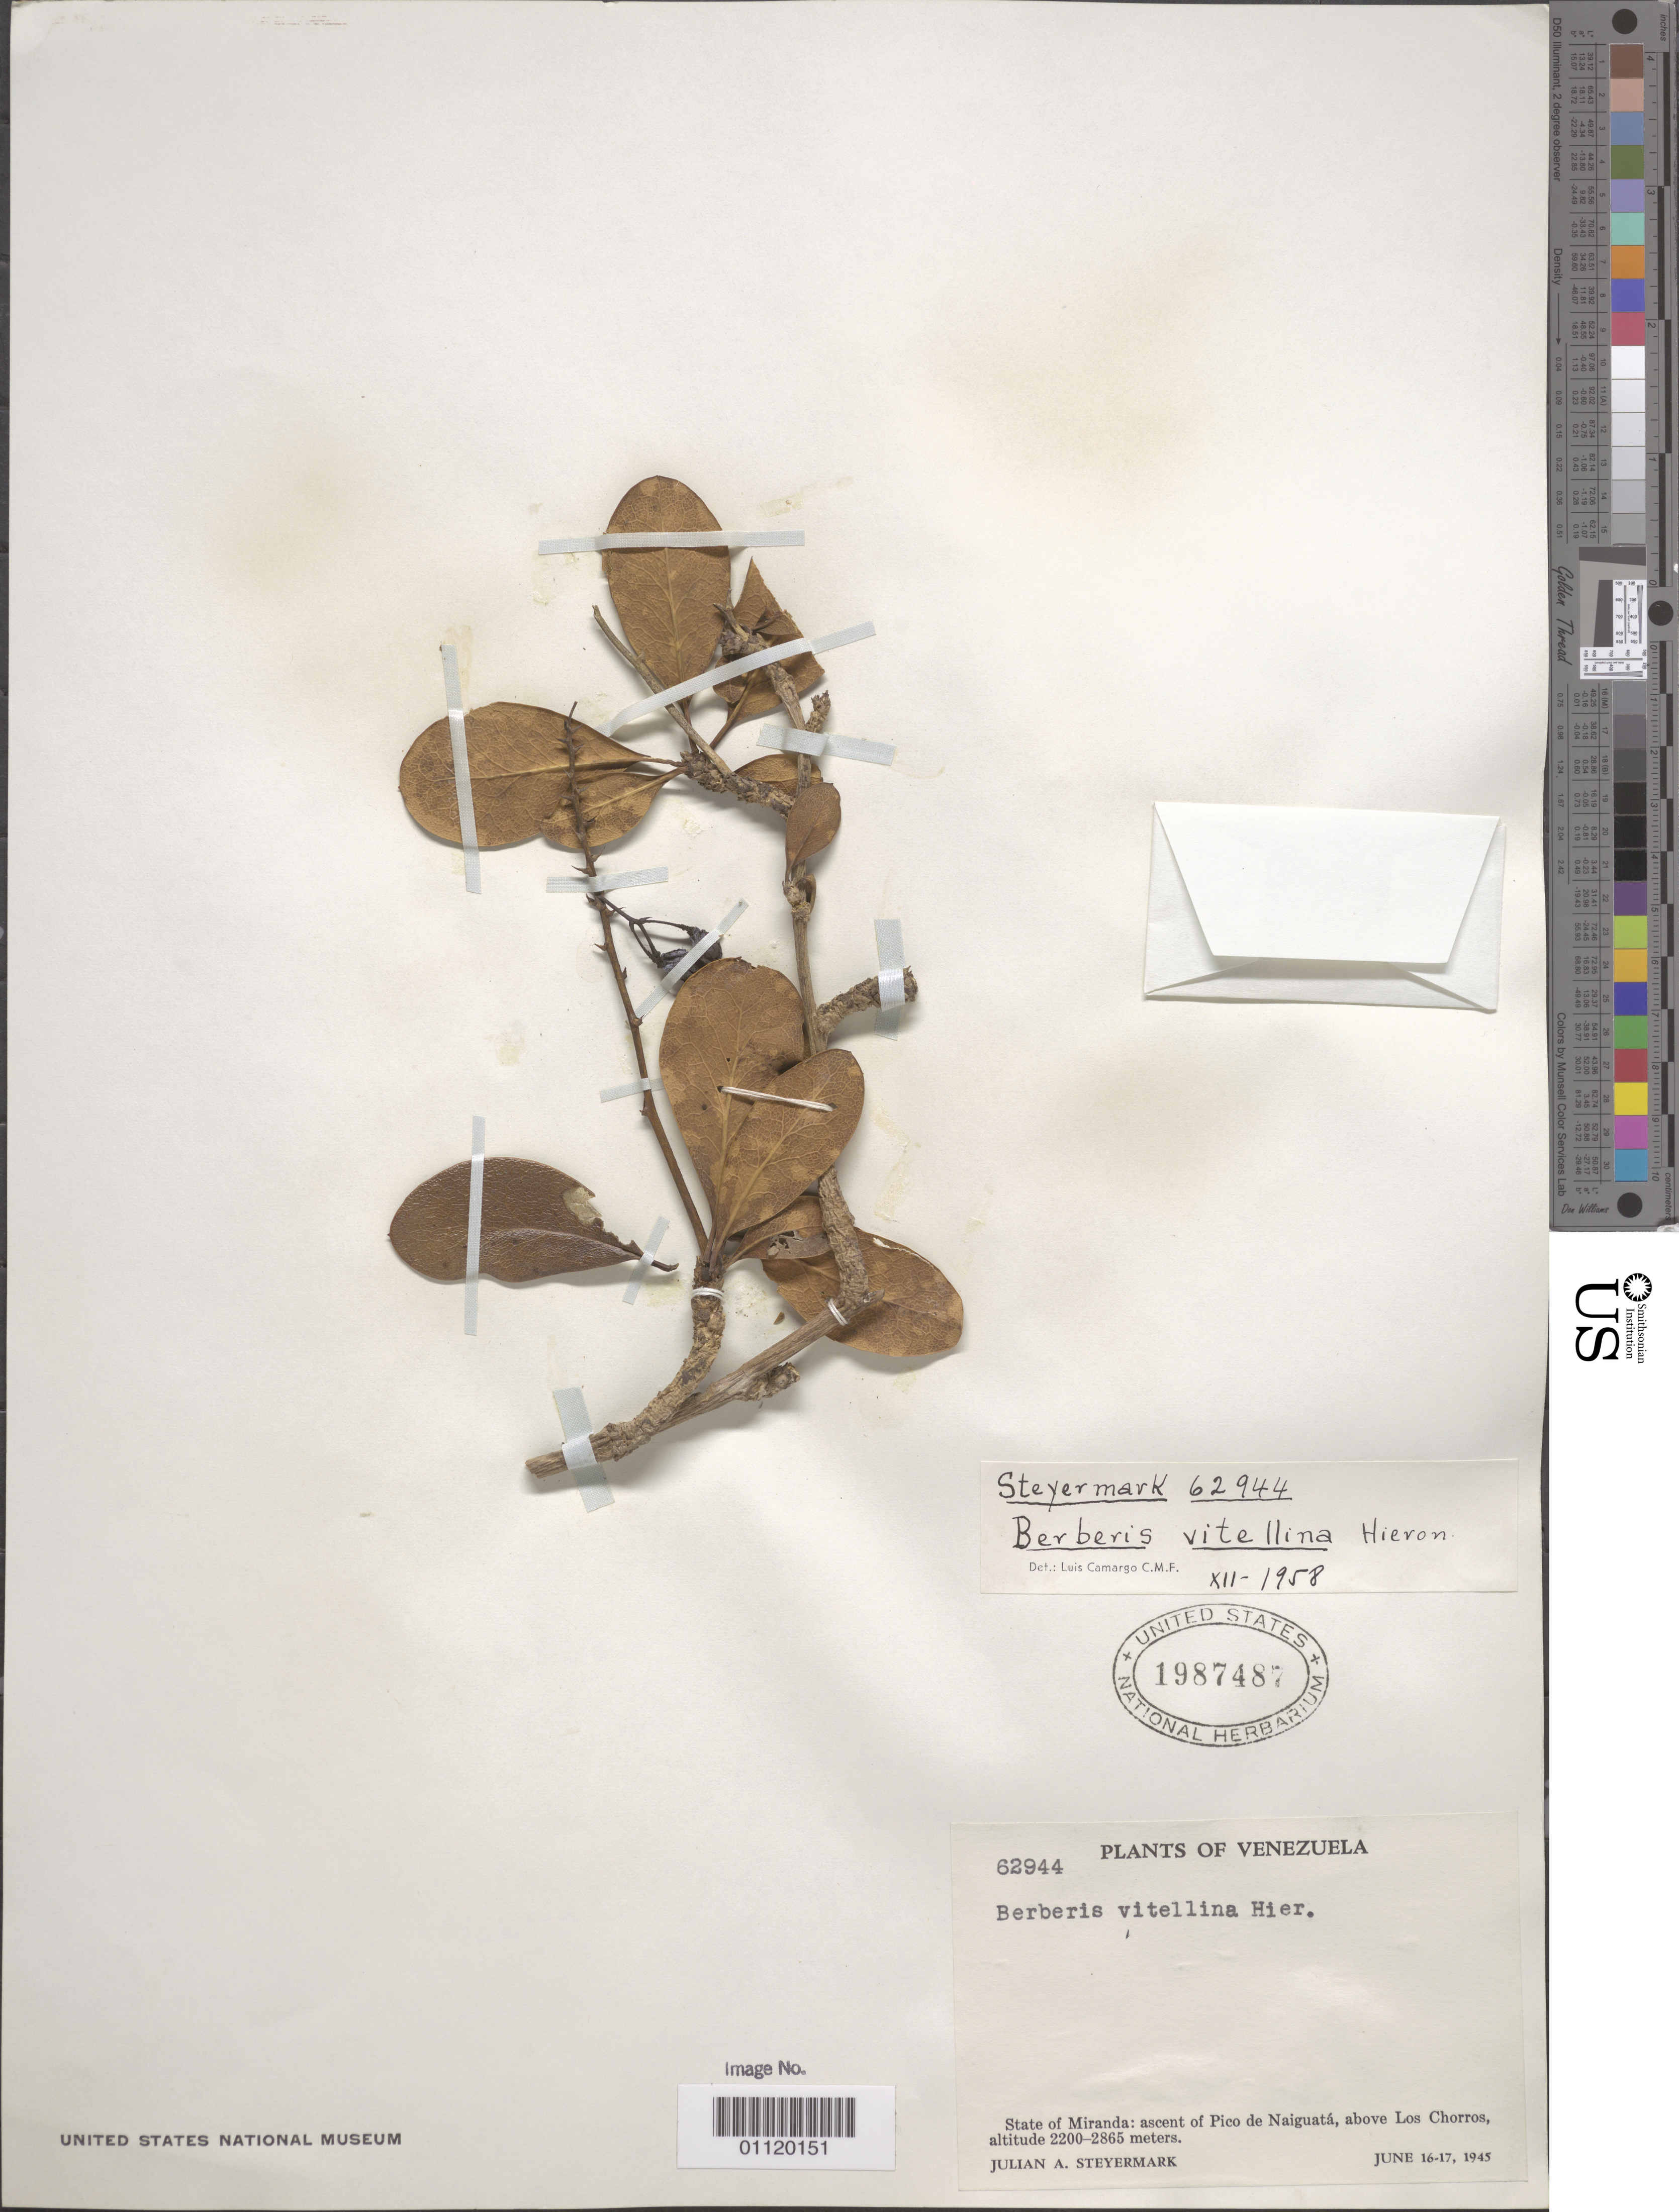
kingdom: Plantae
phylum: Tracheophyta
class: Magnoliopsida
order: Ranunculales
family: Berberidaceae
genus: Berberis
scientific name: Berberis vitellina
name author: Hieron.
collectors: J. Steyermark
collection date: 1945-06-16/1945-06-17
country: Venezuela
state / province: Miranda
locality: Ascent of Pico de Naiguatá, above Los Chorros.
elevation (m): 2200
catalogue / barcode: US 1987487